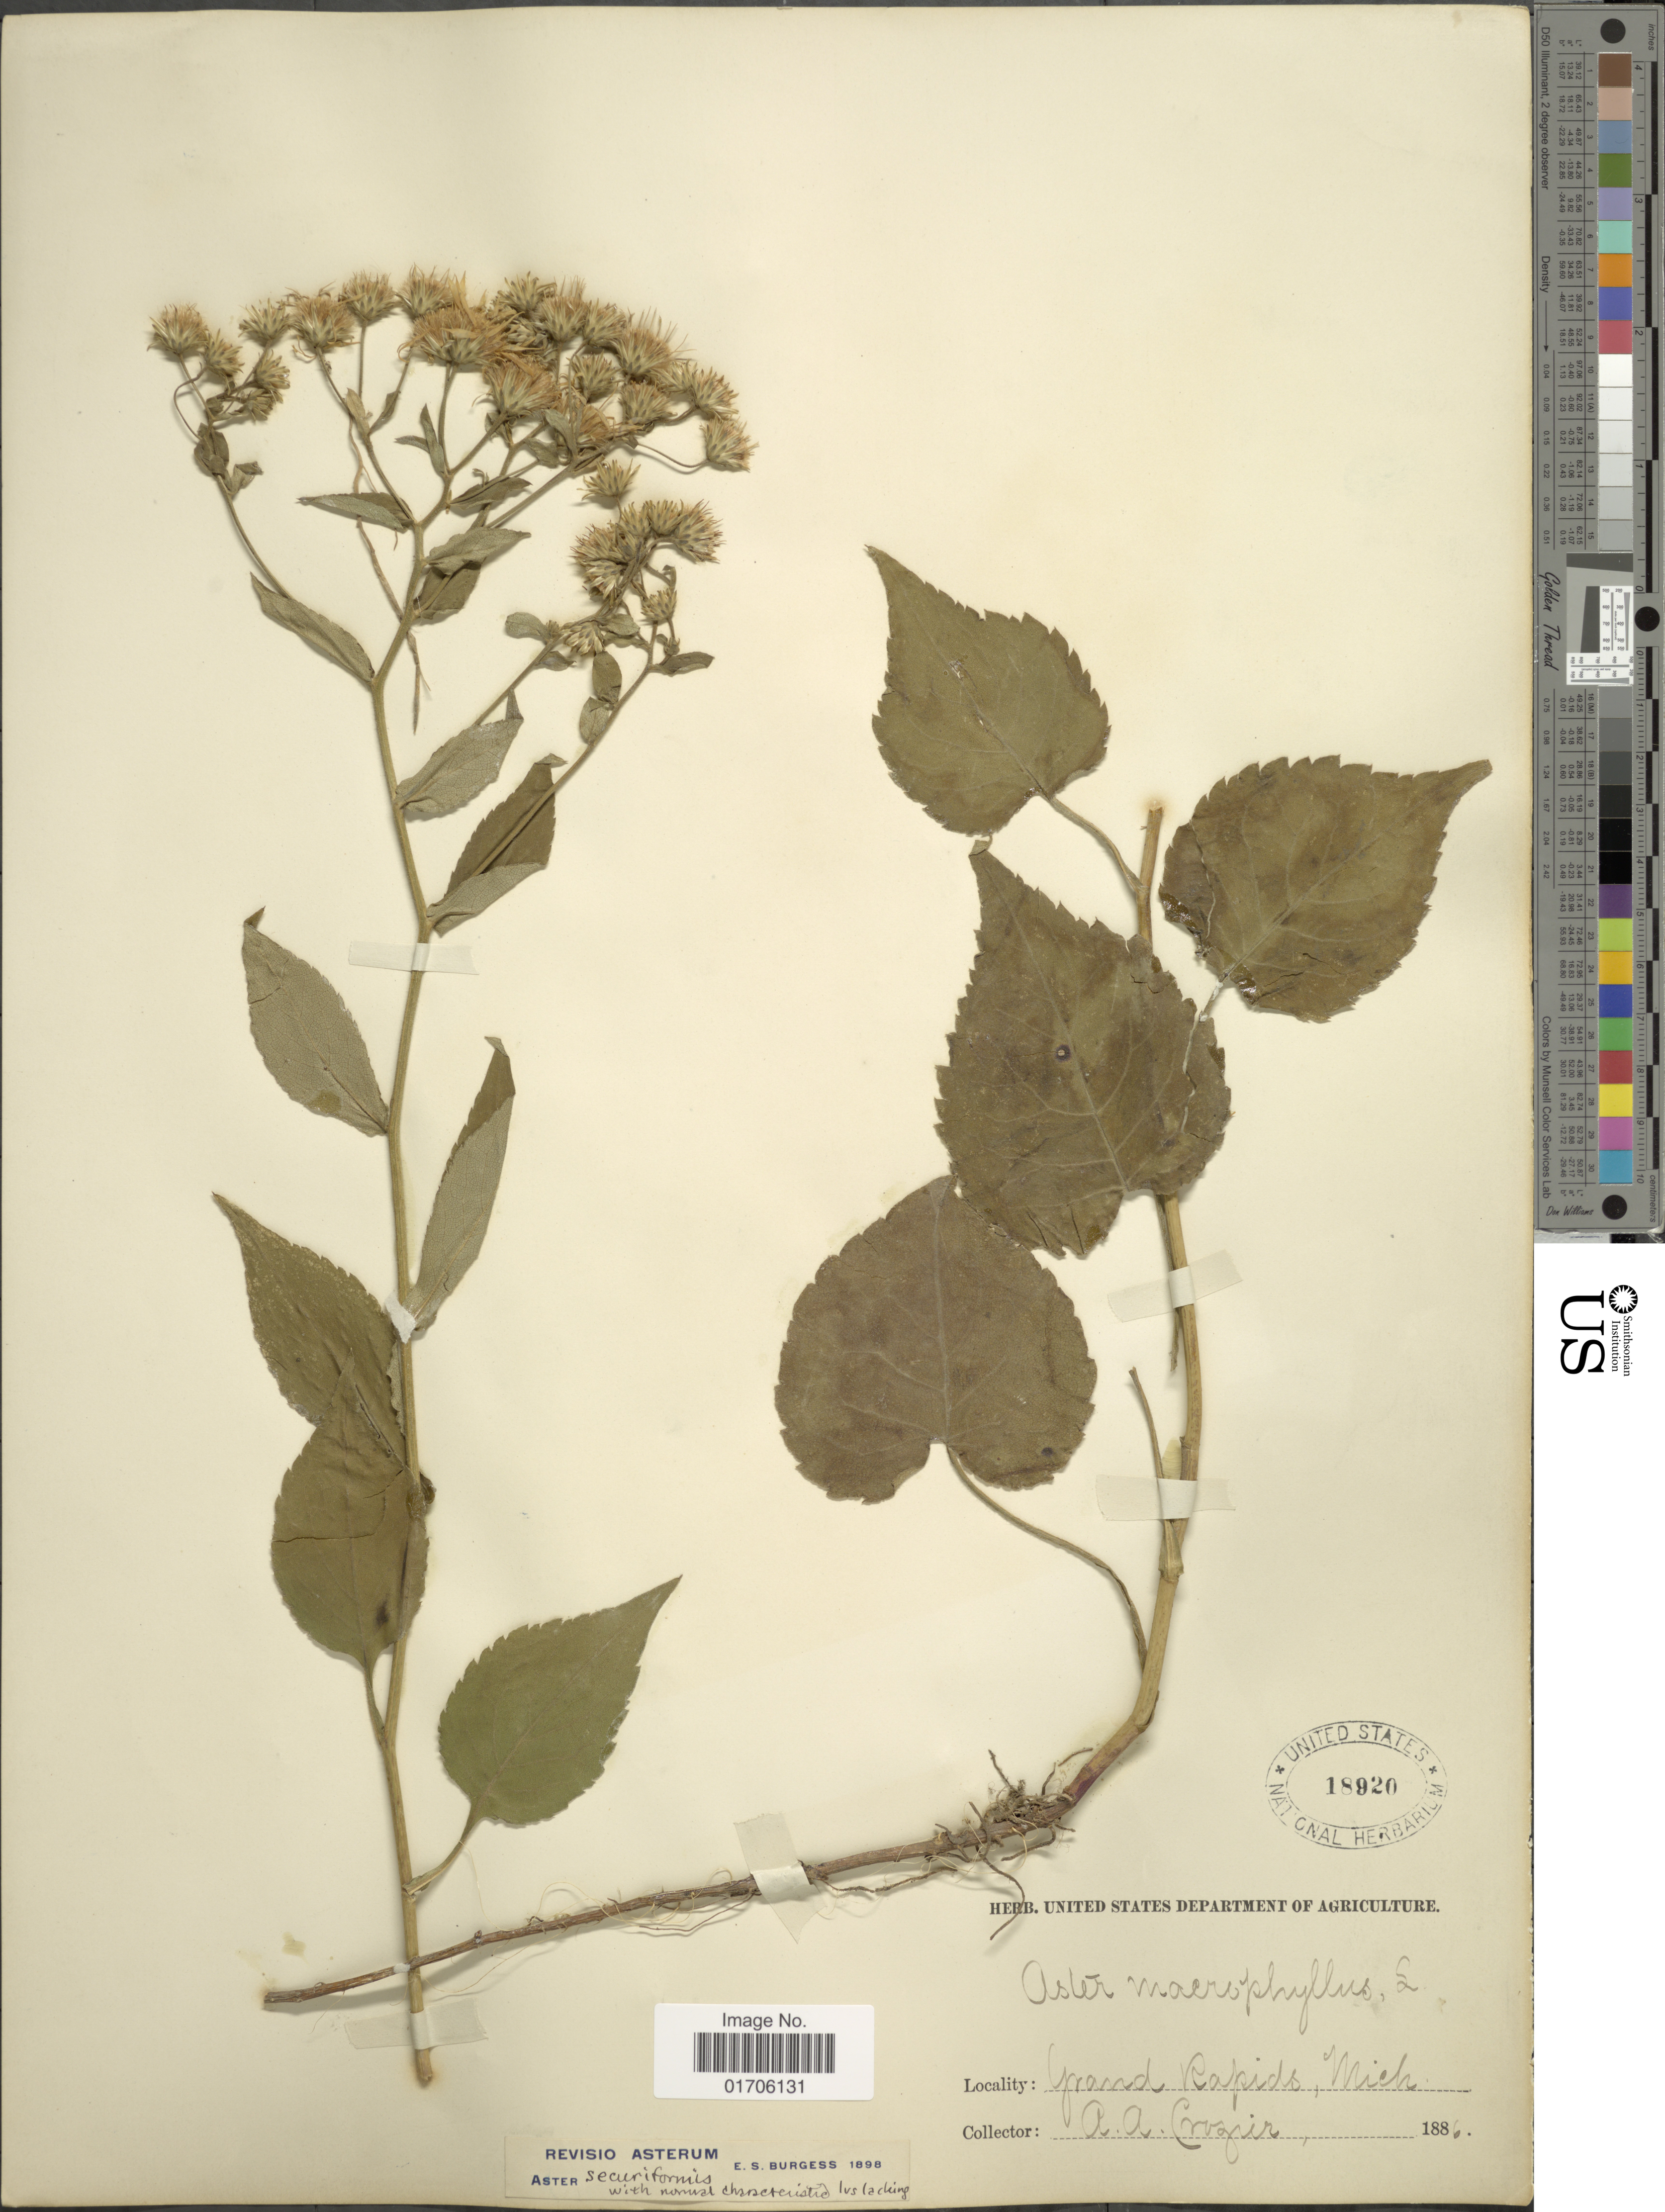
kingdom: Plantae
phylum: Tracheophyta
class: Magnoliopsida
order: Asterales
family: Asteraceae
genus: Aster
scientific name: Aster securiformis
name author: E.S. Burgess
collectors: A. Crozier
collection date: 1886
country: United States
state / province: Michigan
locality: Grand Rapids, Mich.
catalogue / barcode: US 18920